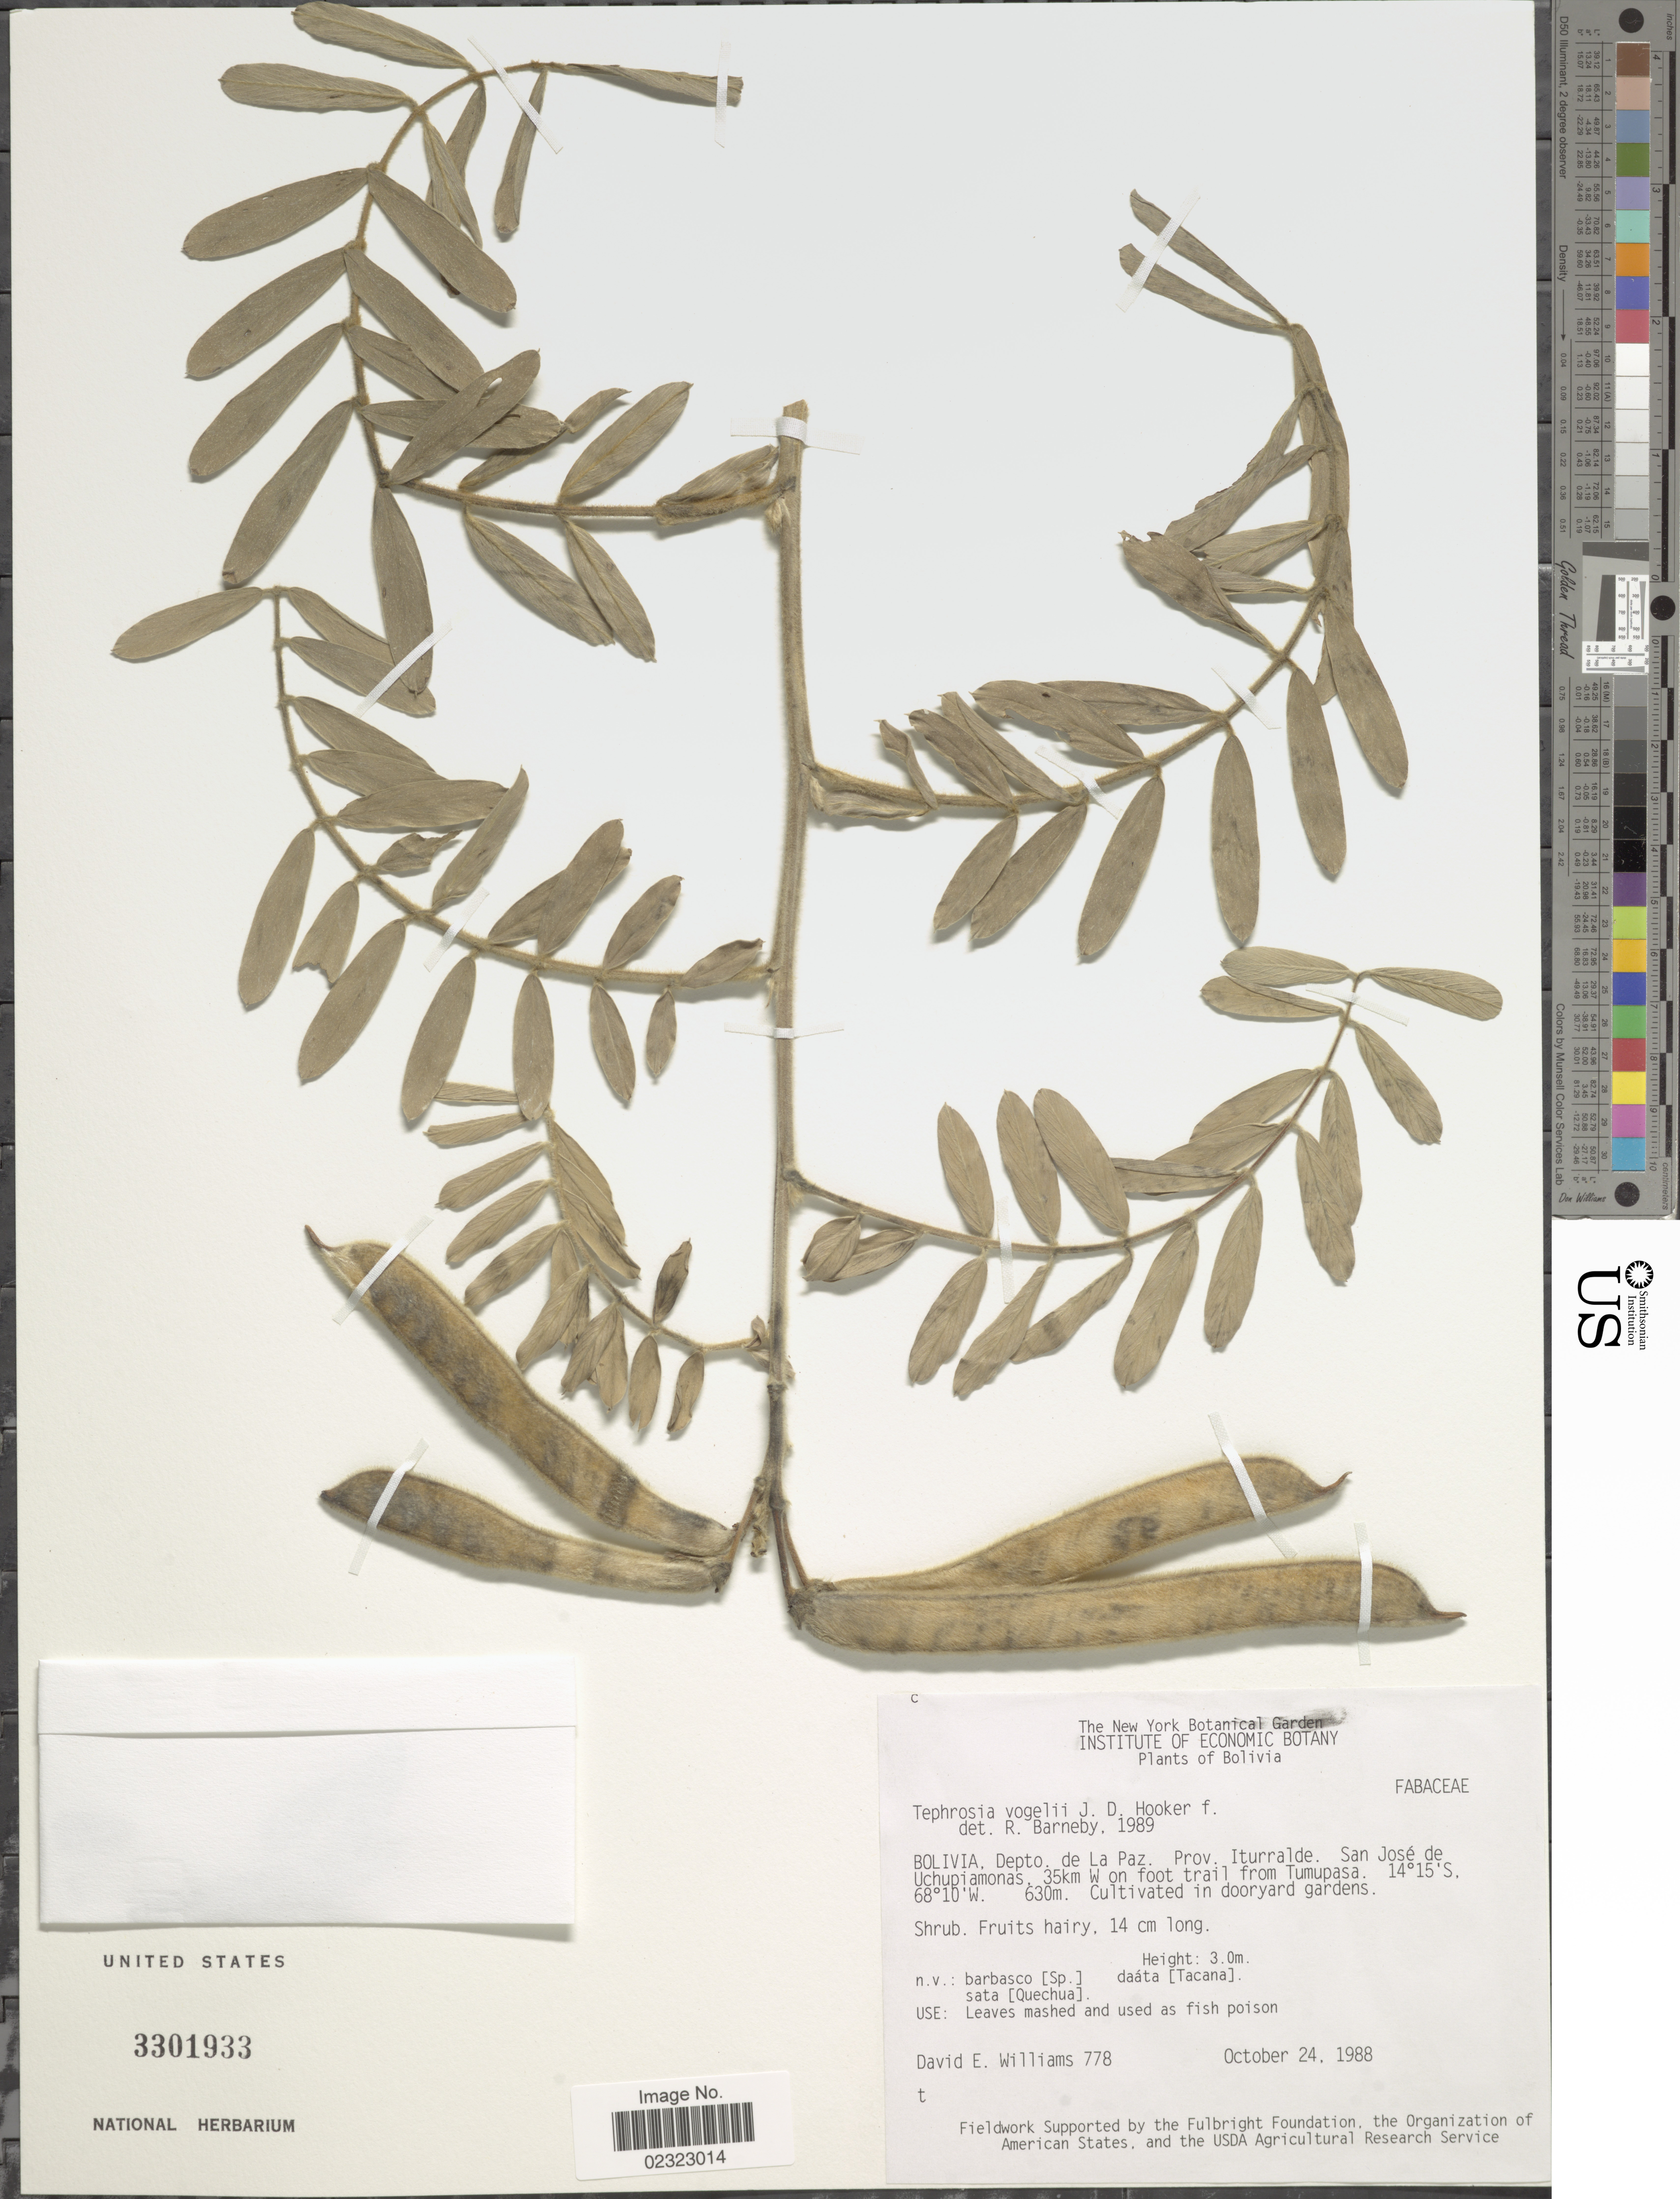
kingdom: Plantae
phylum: Tracheophyta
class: Magnoliopsida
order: Fabales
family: Fabaceae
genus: Tephrosia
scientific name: Tephrosia vogelii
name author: Hook. f.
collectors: D. E. Williams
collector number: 778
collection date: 1988-10-24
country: Bolivia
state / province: La Paz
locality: Bolivia, Depto. de La Paz: Prov. Iturralde, San Jose de Uchupiamonas, 35 km W on foot trail from Tumupasa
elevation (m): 630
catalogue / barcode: US 3301933